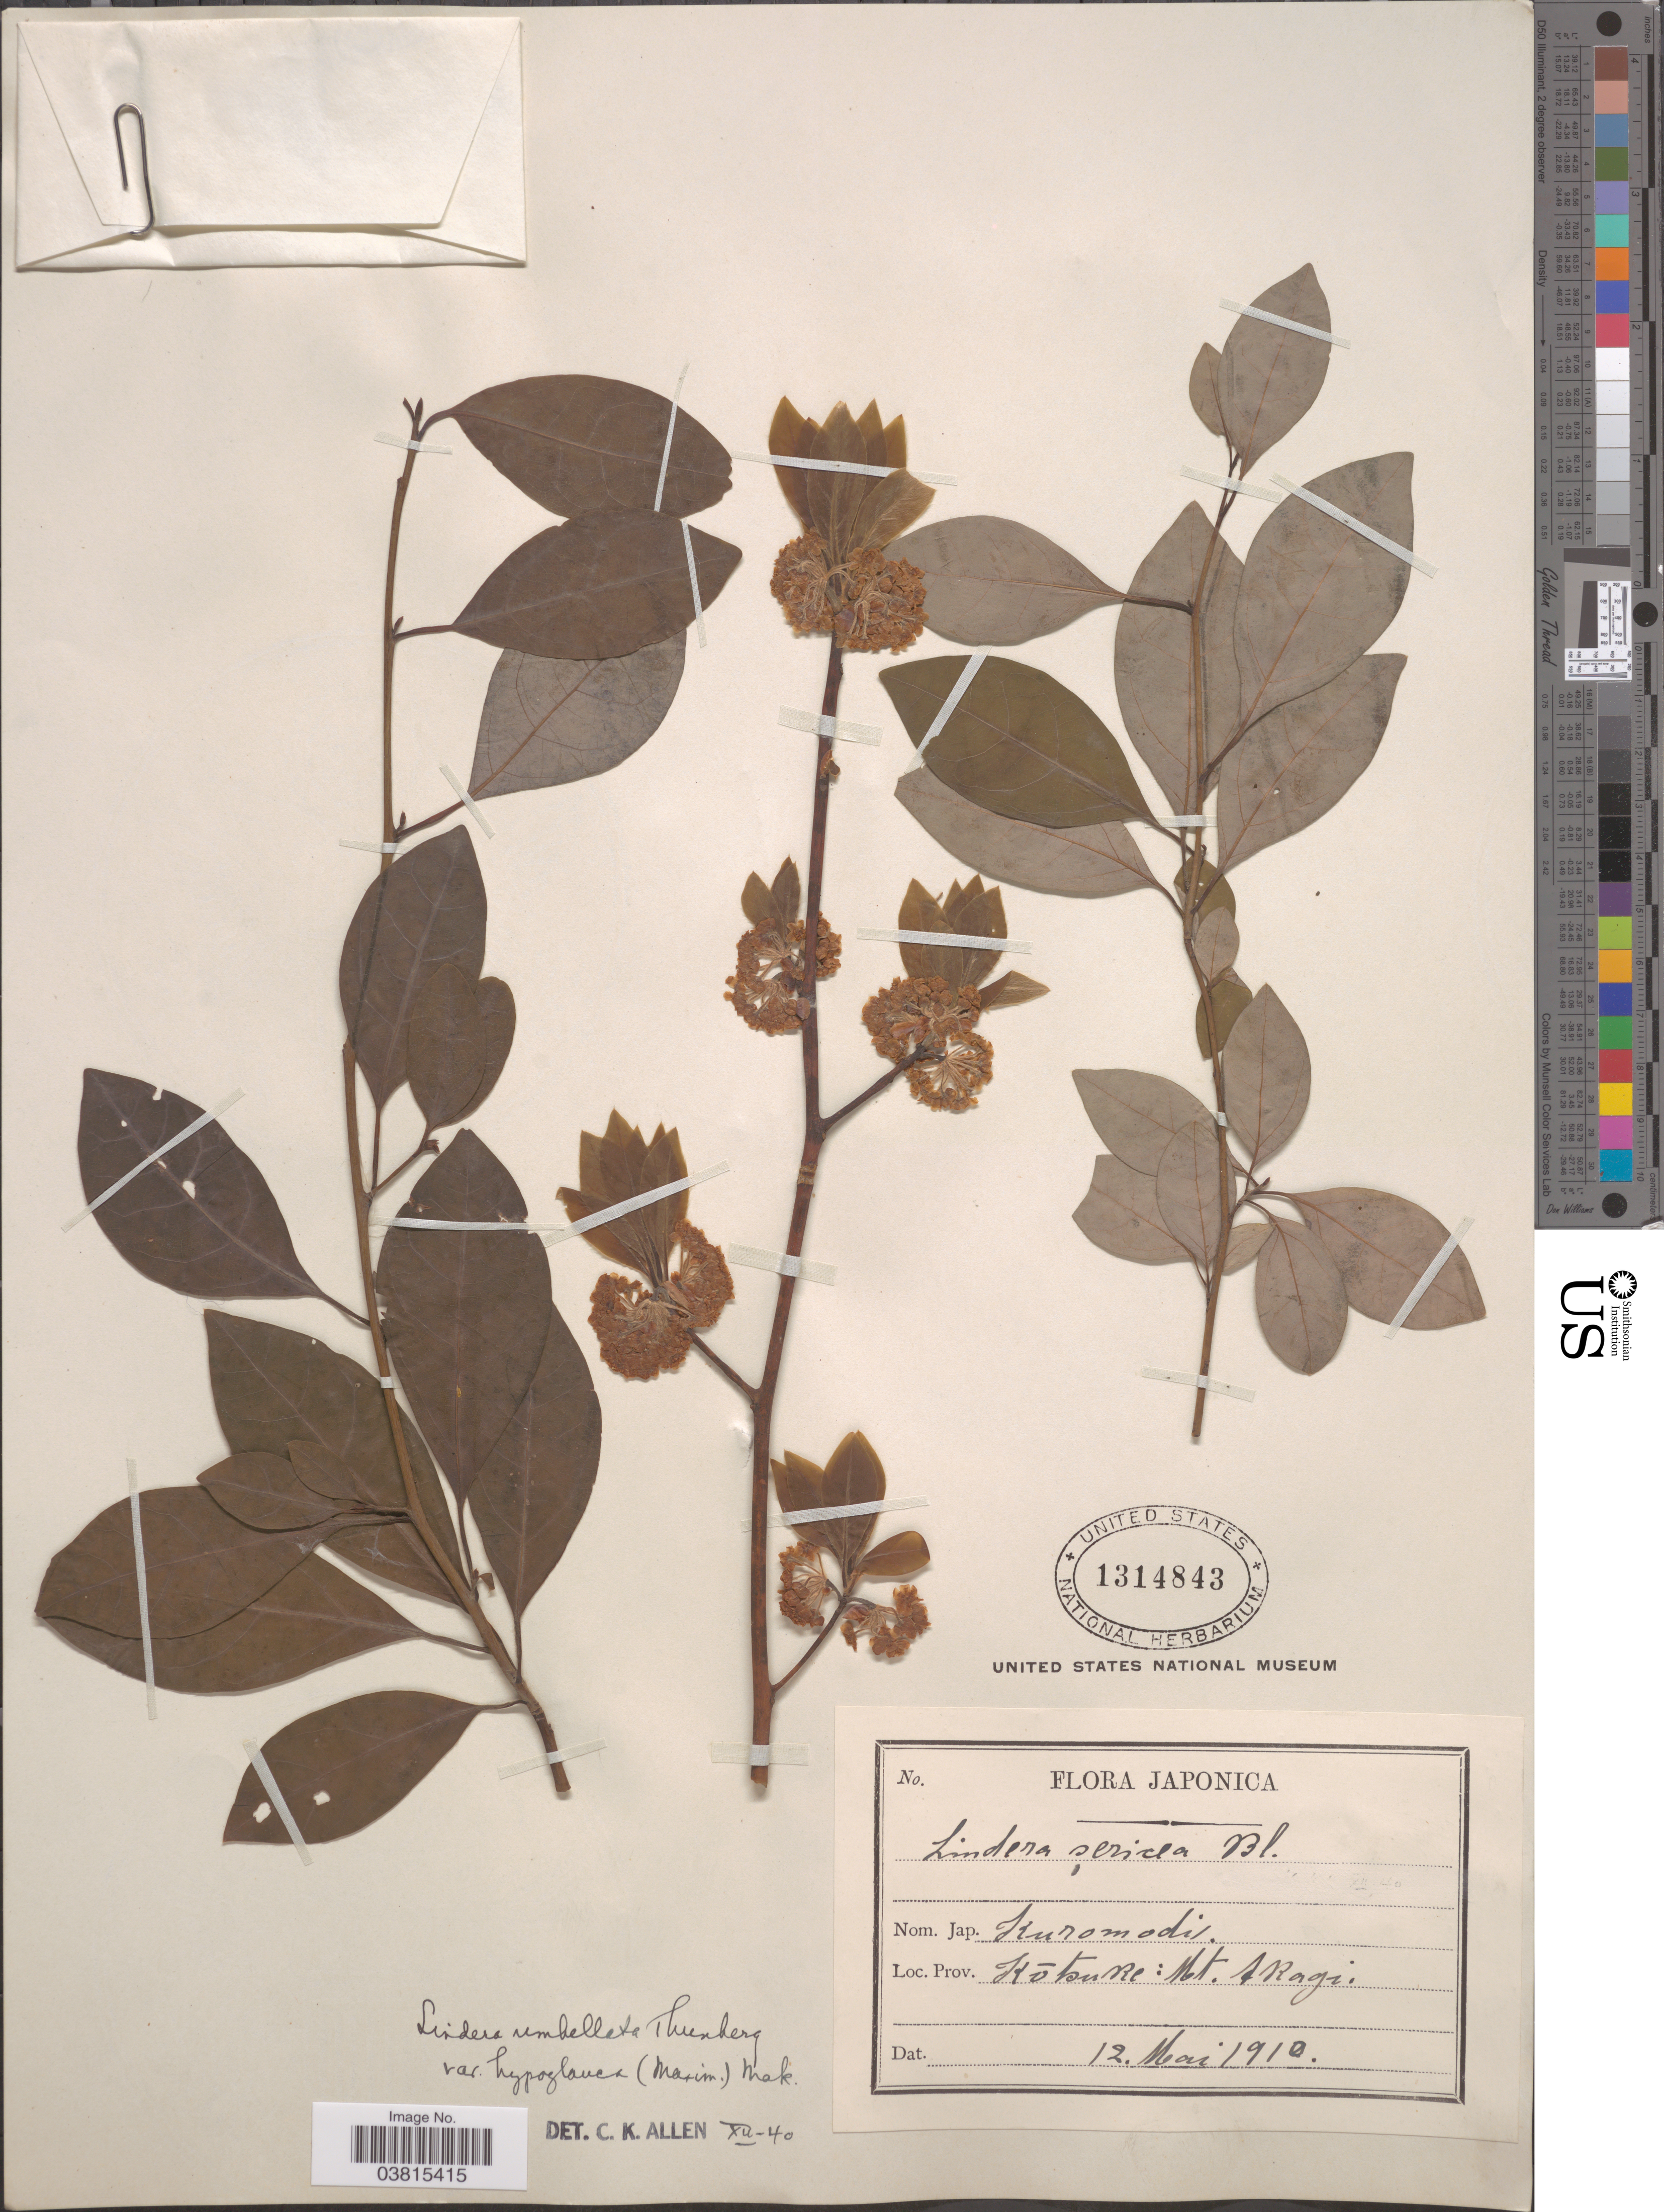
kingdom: Plantae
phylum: Tracheophyta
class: Magnoliopsida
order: Laurales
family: Lauraceae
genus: Lindera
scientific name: Lindera umbellata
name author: Thunb.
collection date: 1910-05-12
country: Japan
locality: Kōtsuke: Mt. Akagi.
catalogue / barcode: US 1314843